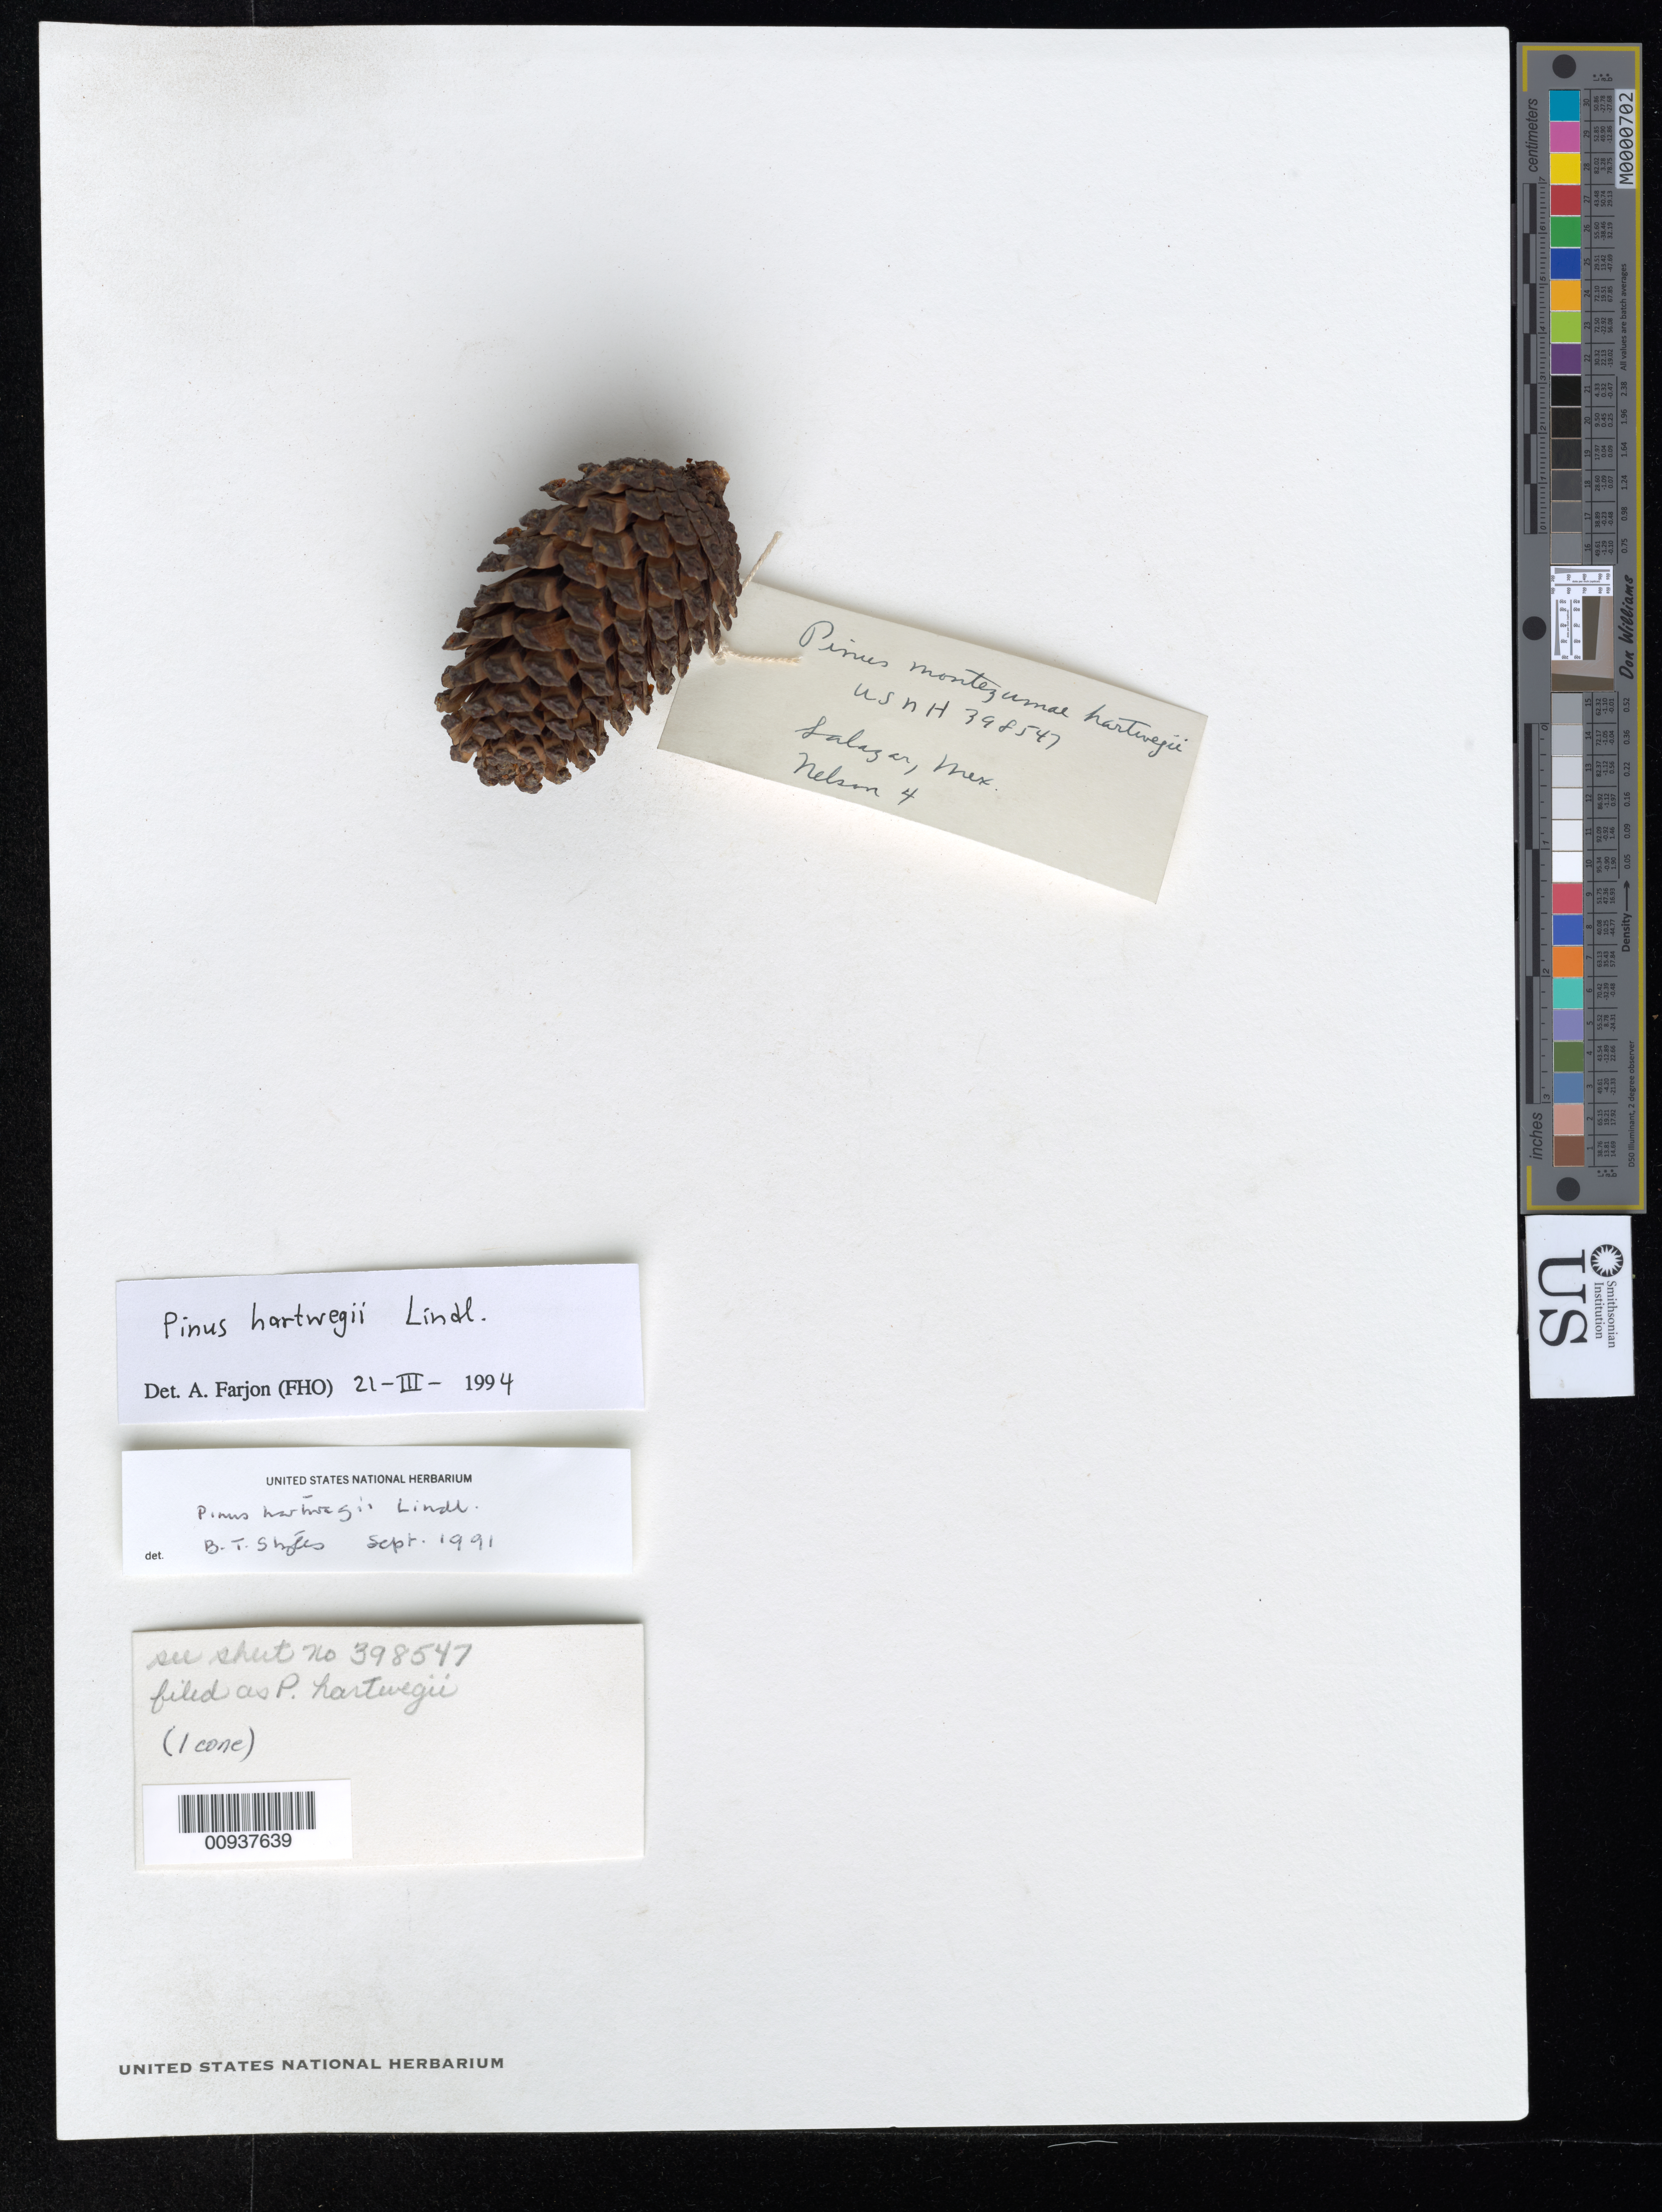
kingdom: Plantae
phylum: Tracheophyta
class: Pinopsida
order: Pinales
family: Pinaceae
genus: Pinus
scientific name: Pinus hartwegii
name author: Lindl.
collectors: E. W. Nelson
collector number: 4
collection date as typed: Nov 1892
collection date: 1892-11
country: Mexico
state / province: México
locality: Salazar.